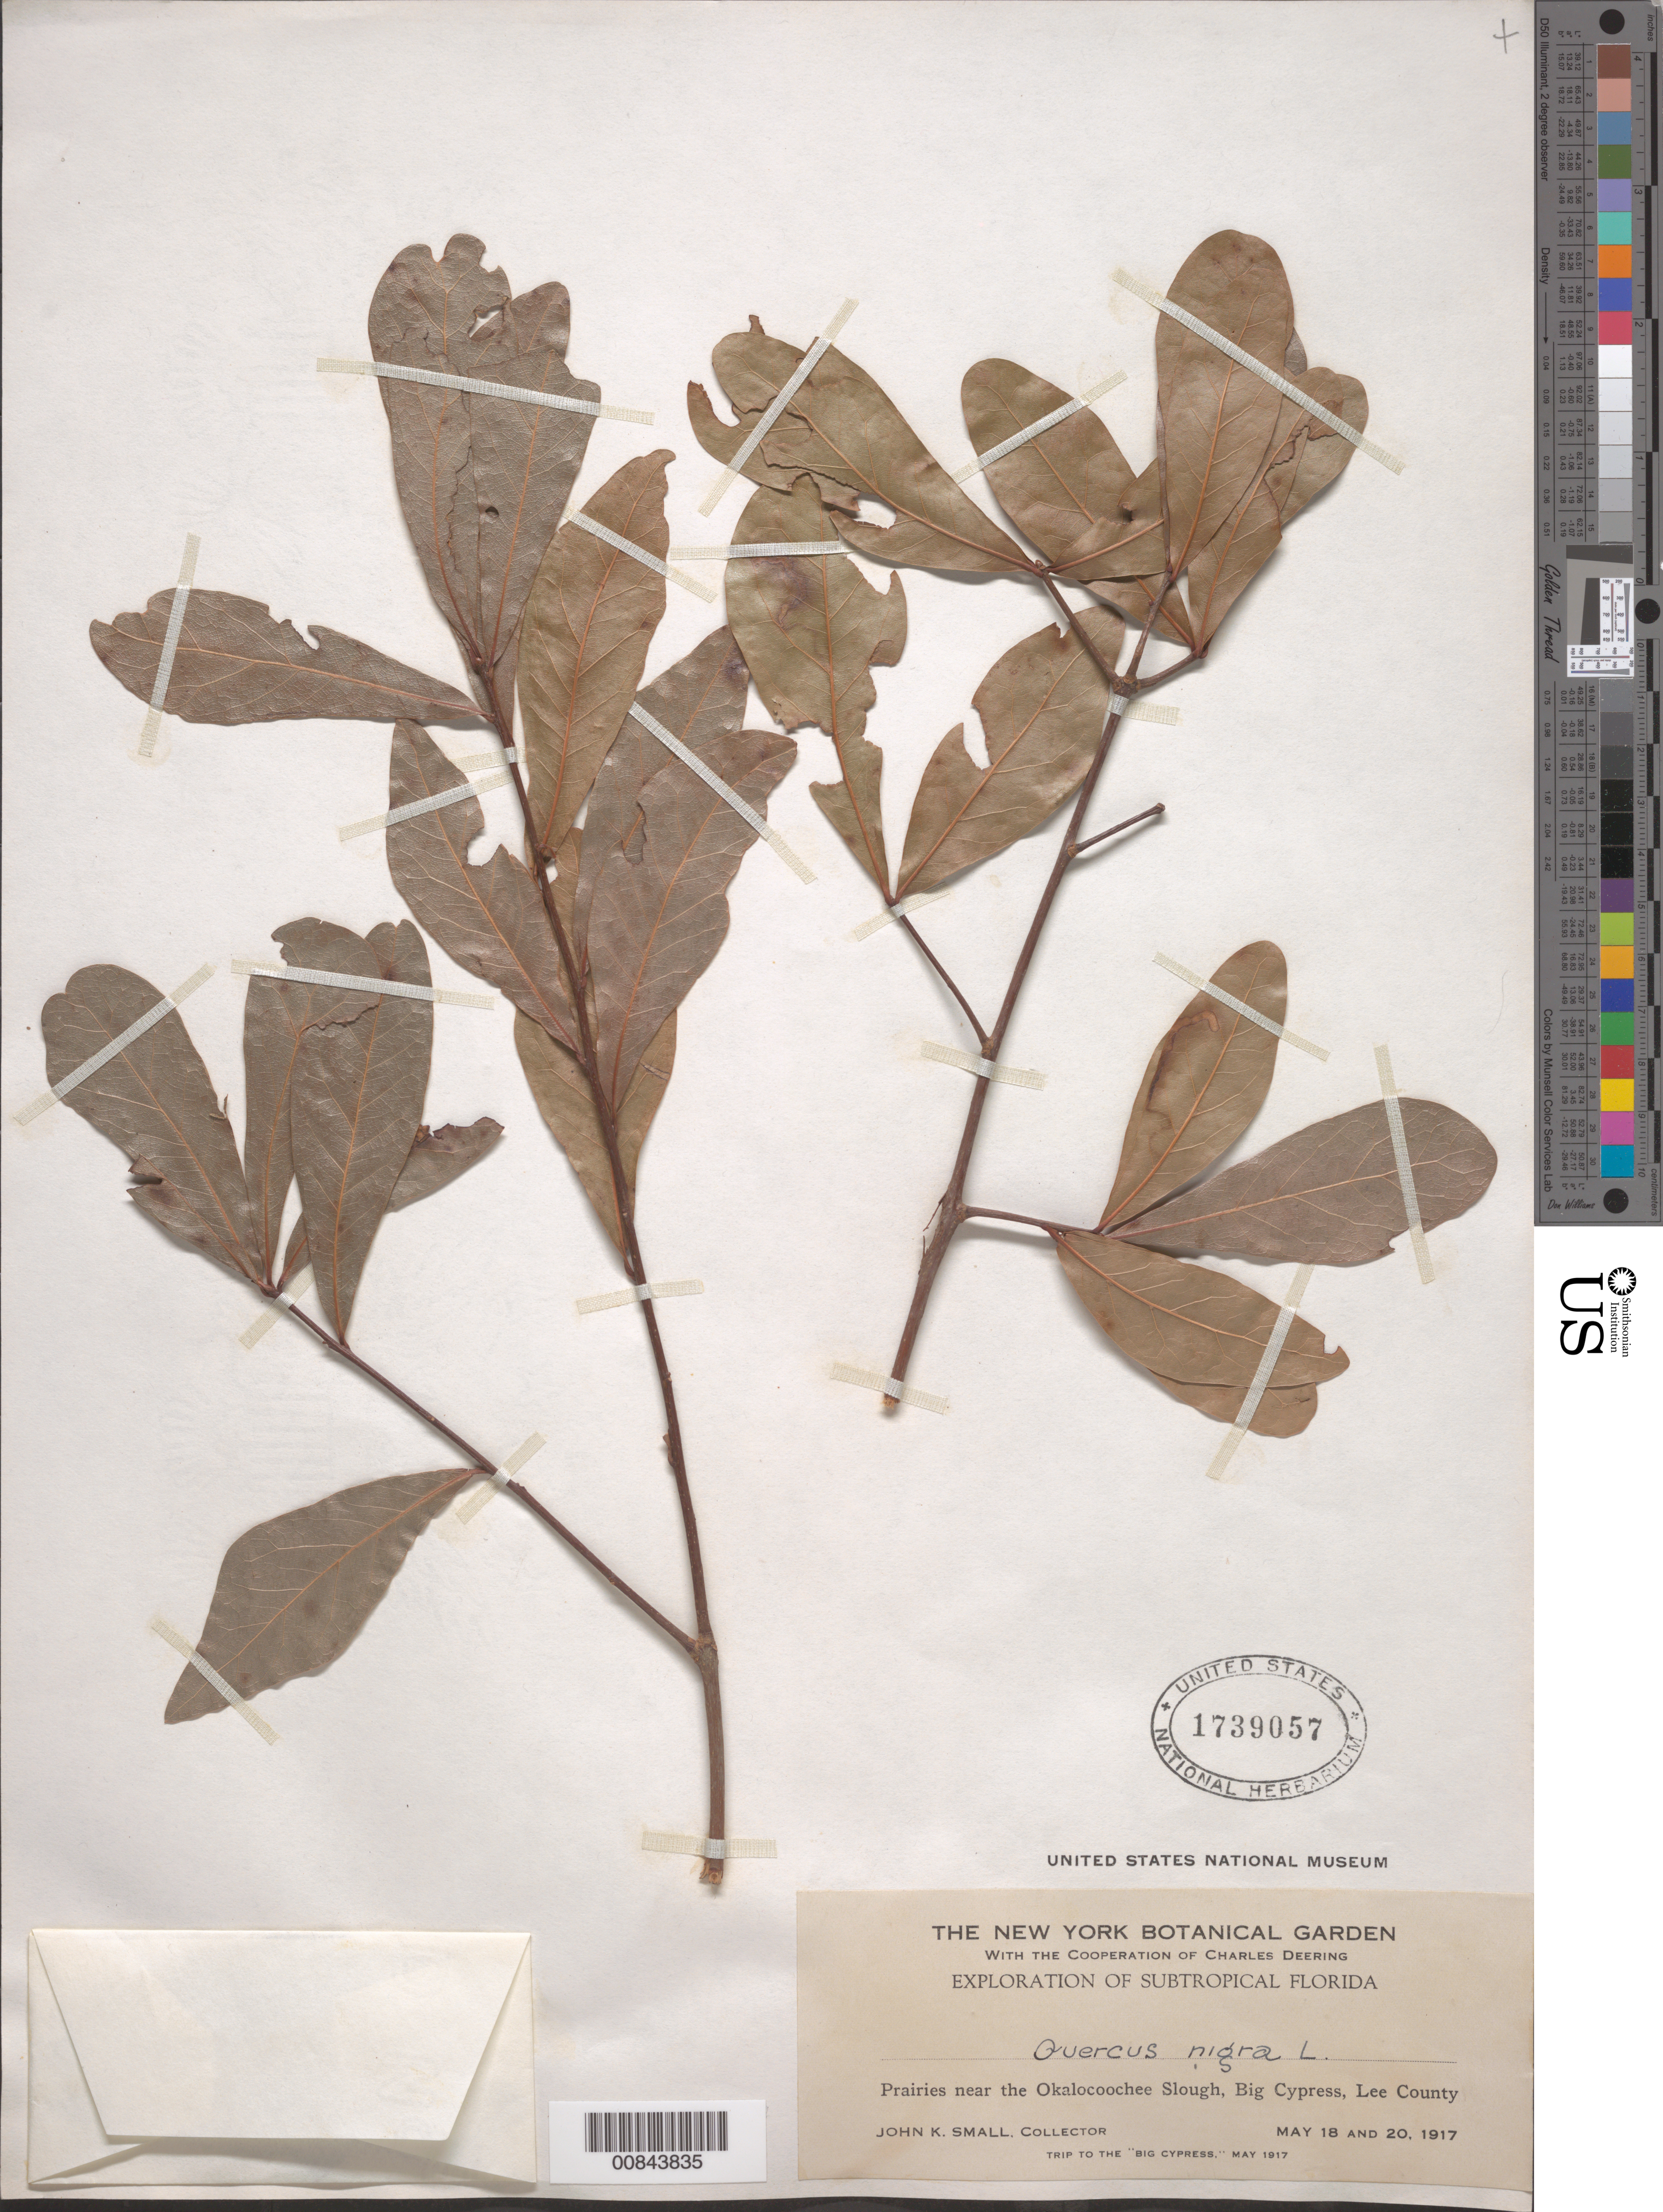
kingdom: Plantae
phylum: Tracheophyta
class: Magnoliopsida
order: Fagales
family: Fagaceae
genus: Quercus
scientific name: Quercus nigra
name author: L.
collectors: J. K. Small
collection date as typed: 18 May 1917 and 20 May 1917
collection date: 1817-05-18,1917-05-20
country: United States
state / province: Florida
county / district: Lee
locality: Okalocoochee Slough, Big Cypress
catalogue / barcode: US 1739057